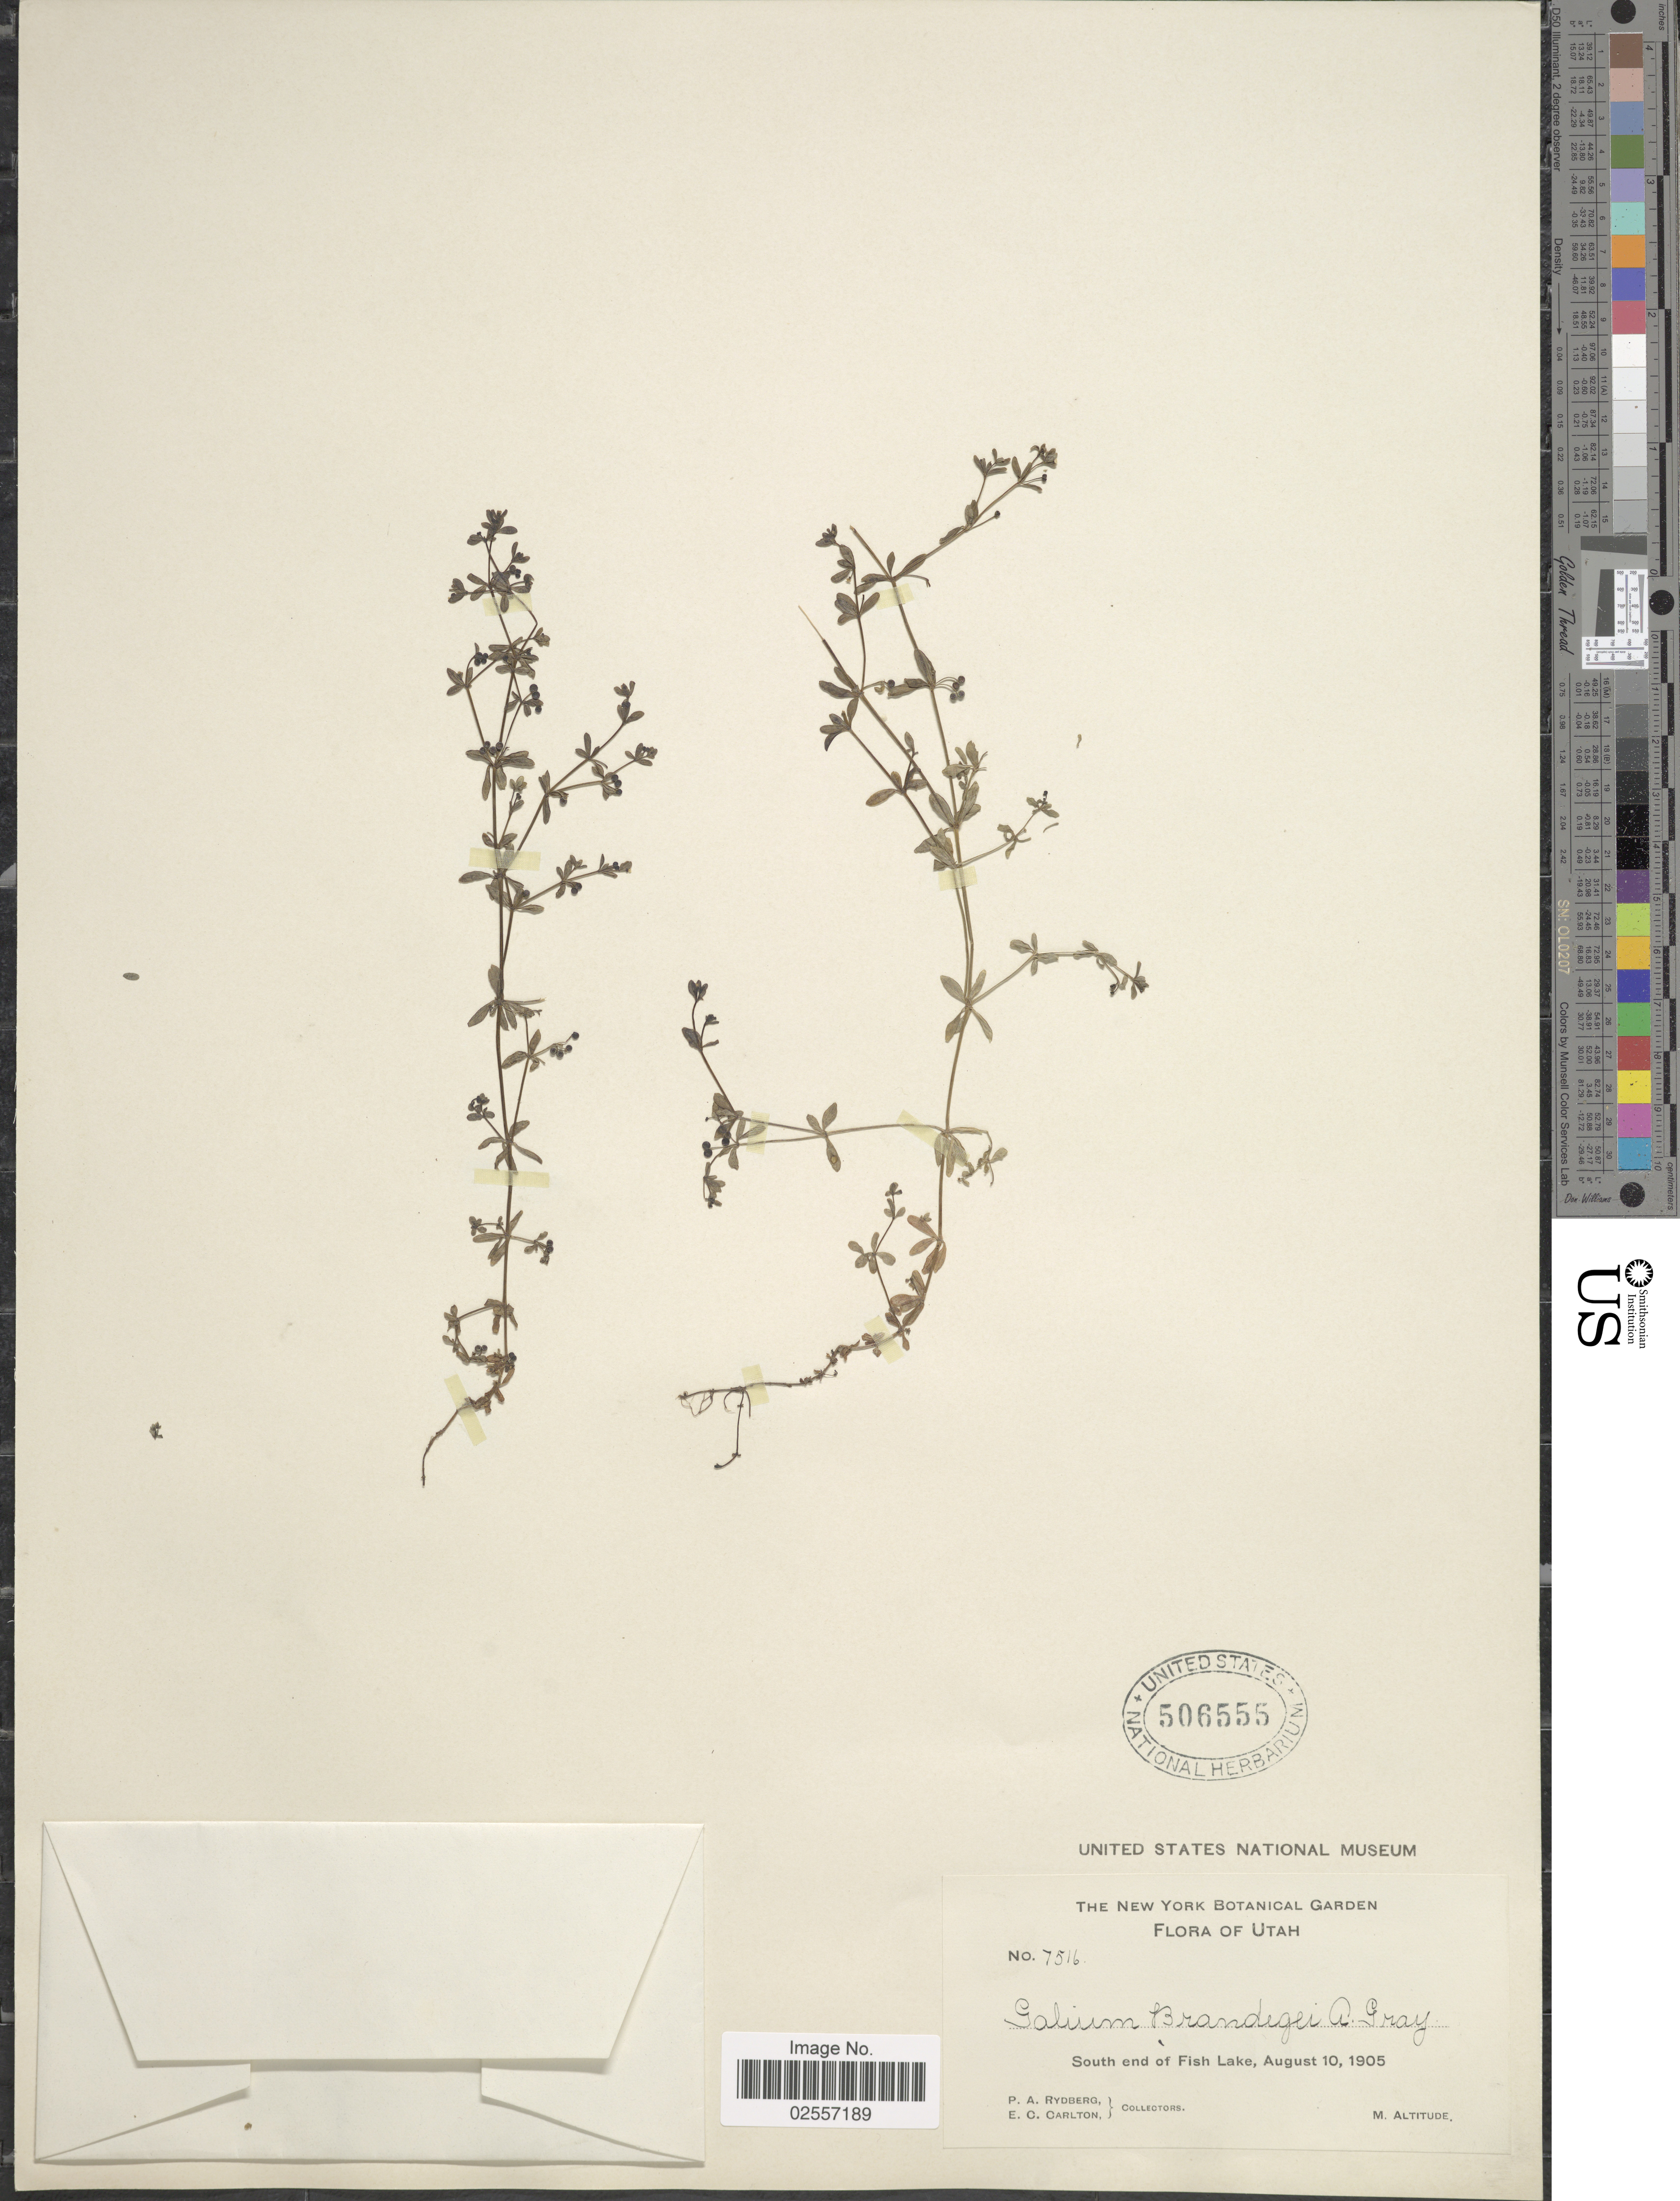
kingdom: Plantae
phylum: Tracheophyta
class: Magnoliopsida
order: Gentianales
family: Rubiaceae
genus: Galium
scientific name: Galium brandegeei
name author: A. Gray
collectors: P. A. Rydberg & E. Carlton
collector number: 7516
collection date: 1905-08-10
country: United States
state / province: Utah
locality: South end of Fish Lake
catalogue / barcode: US 506555